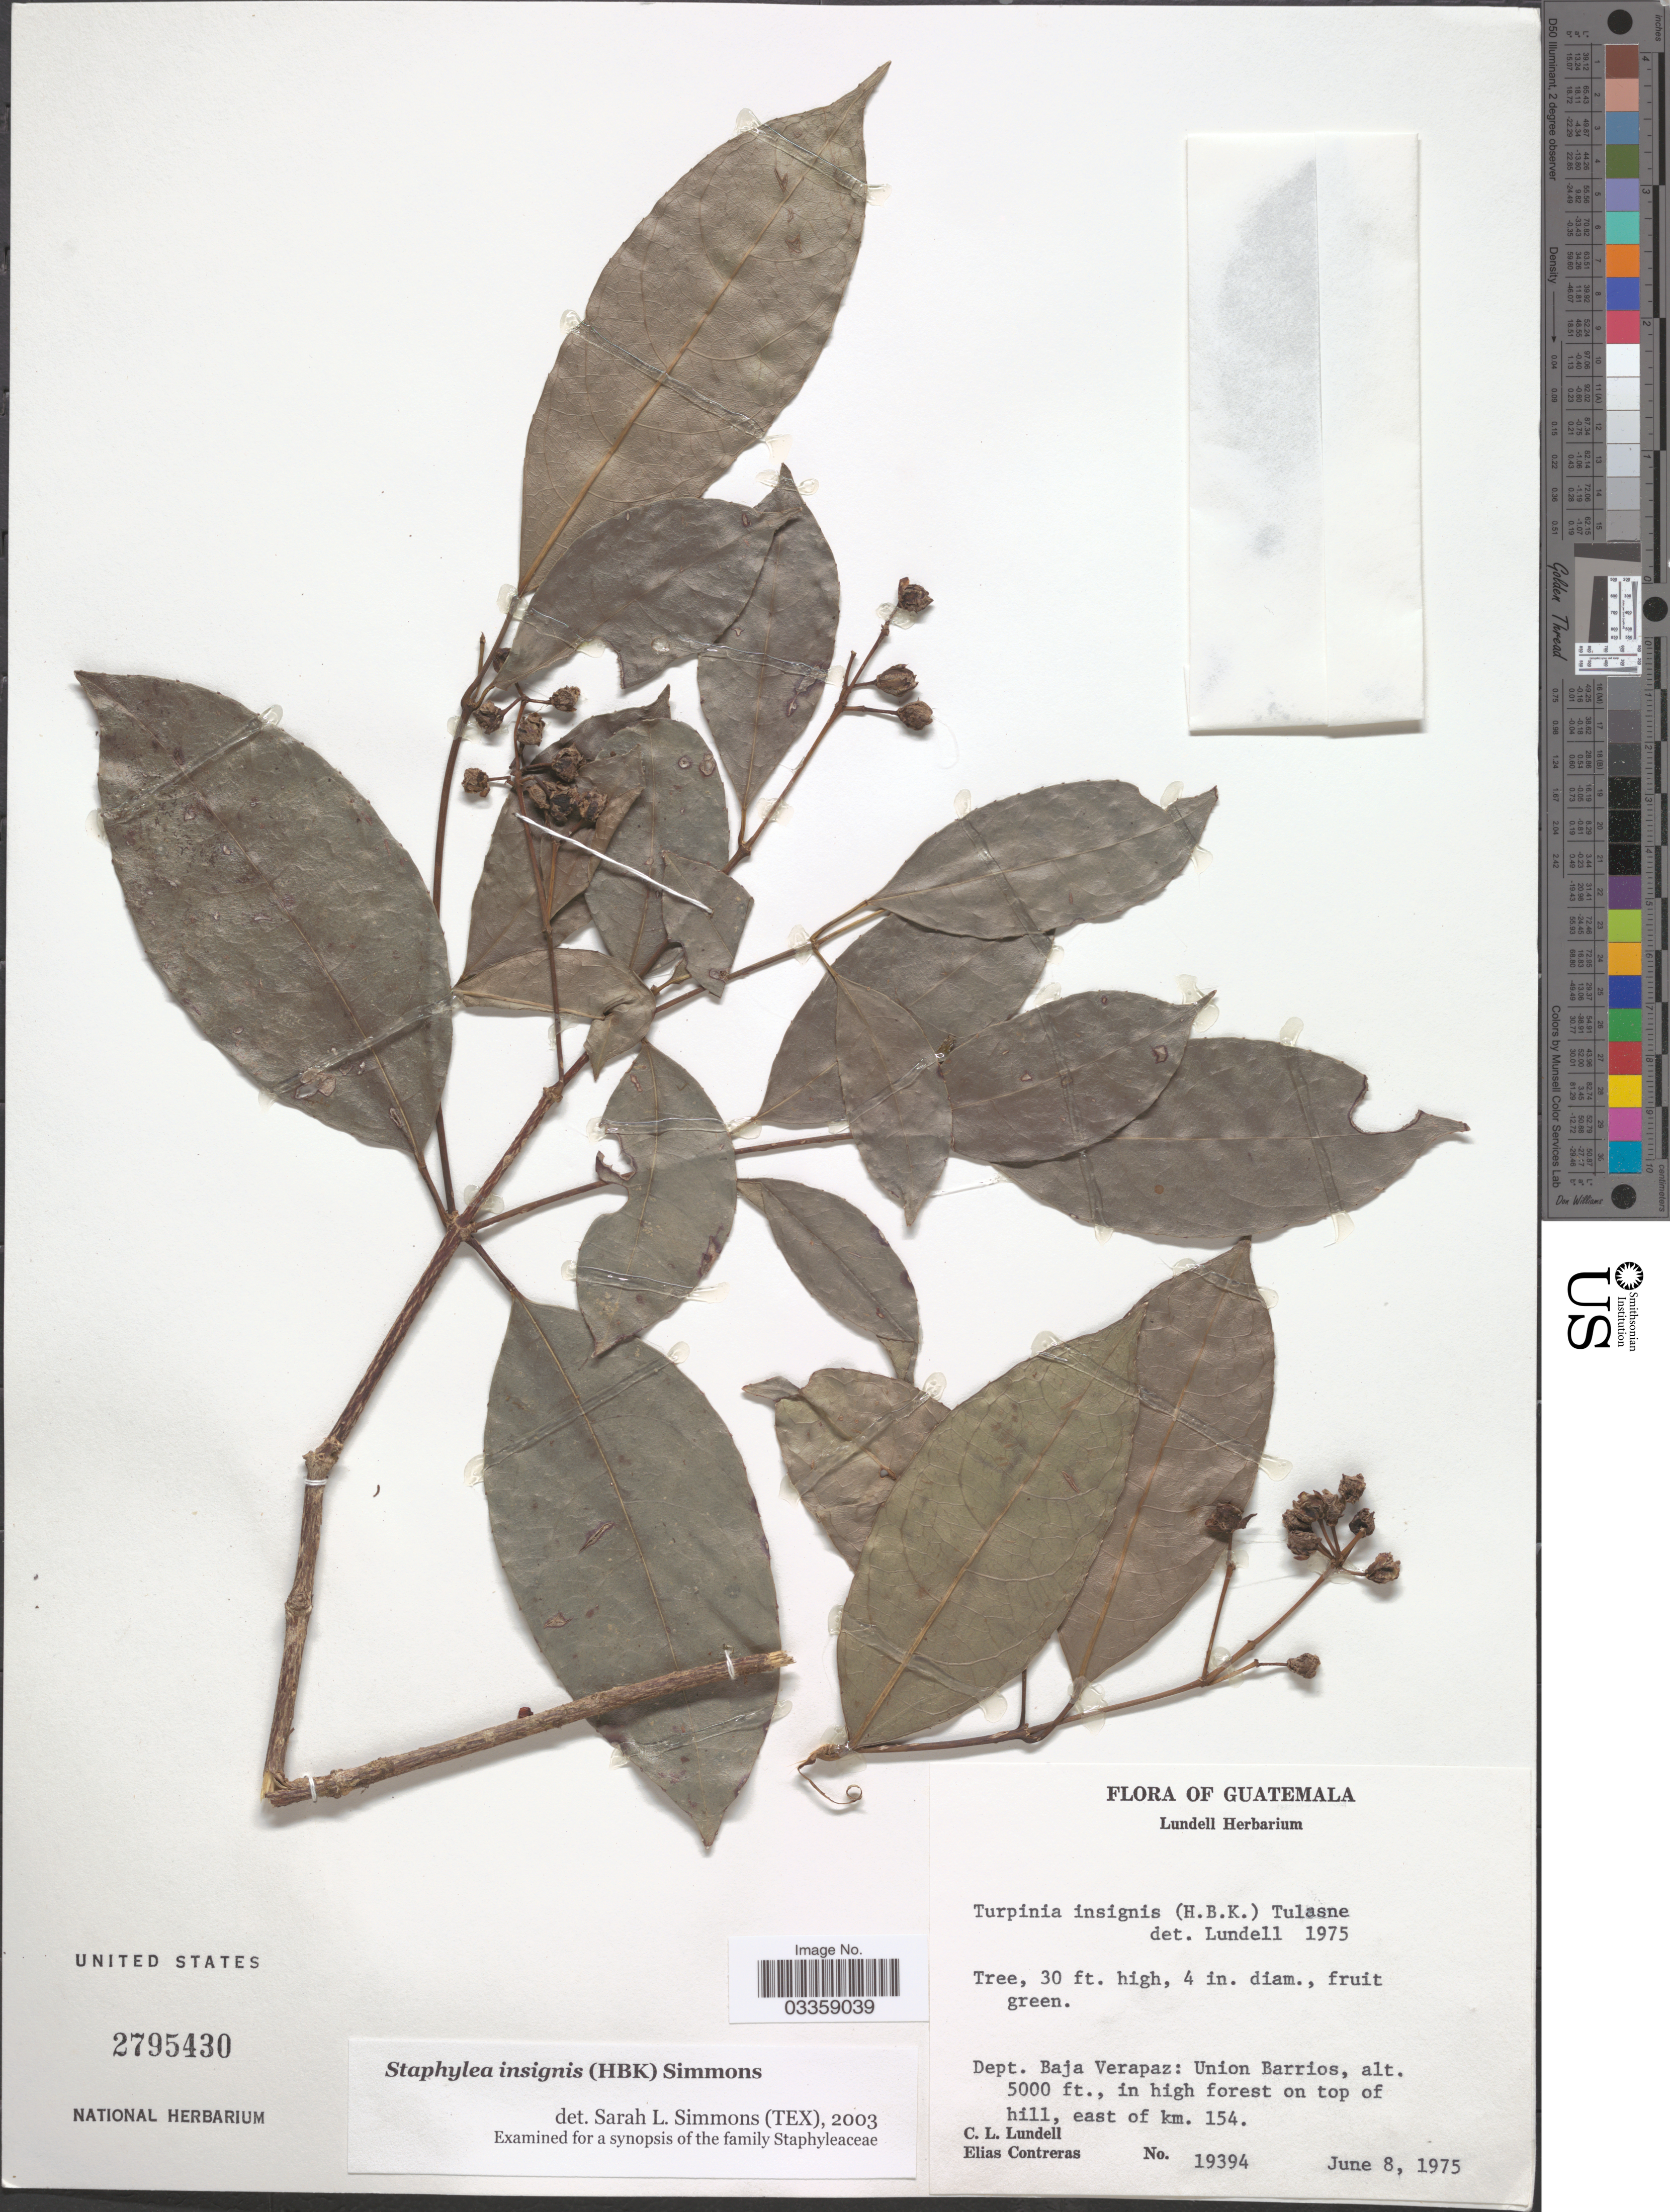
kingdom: Plantae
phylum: Tracheophyta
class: Magnoliopsida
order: Crossosomatales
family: Staphyleaceae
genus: Turpinia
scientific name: Turpinia insignis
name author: (Kunth) Tul.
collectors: C. L. Lundell & E. Contreras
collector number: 19394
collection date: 1975-06-08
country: Guatemala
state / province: Baja Verapaz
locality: Dept. Baja Verapaz: Union Barrios. in high forest on top of hill, east of km. 154.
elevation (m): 1524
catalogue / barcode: US 2795430